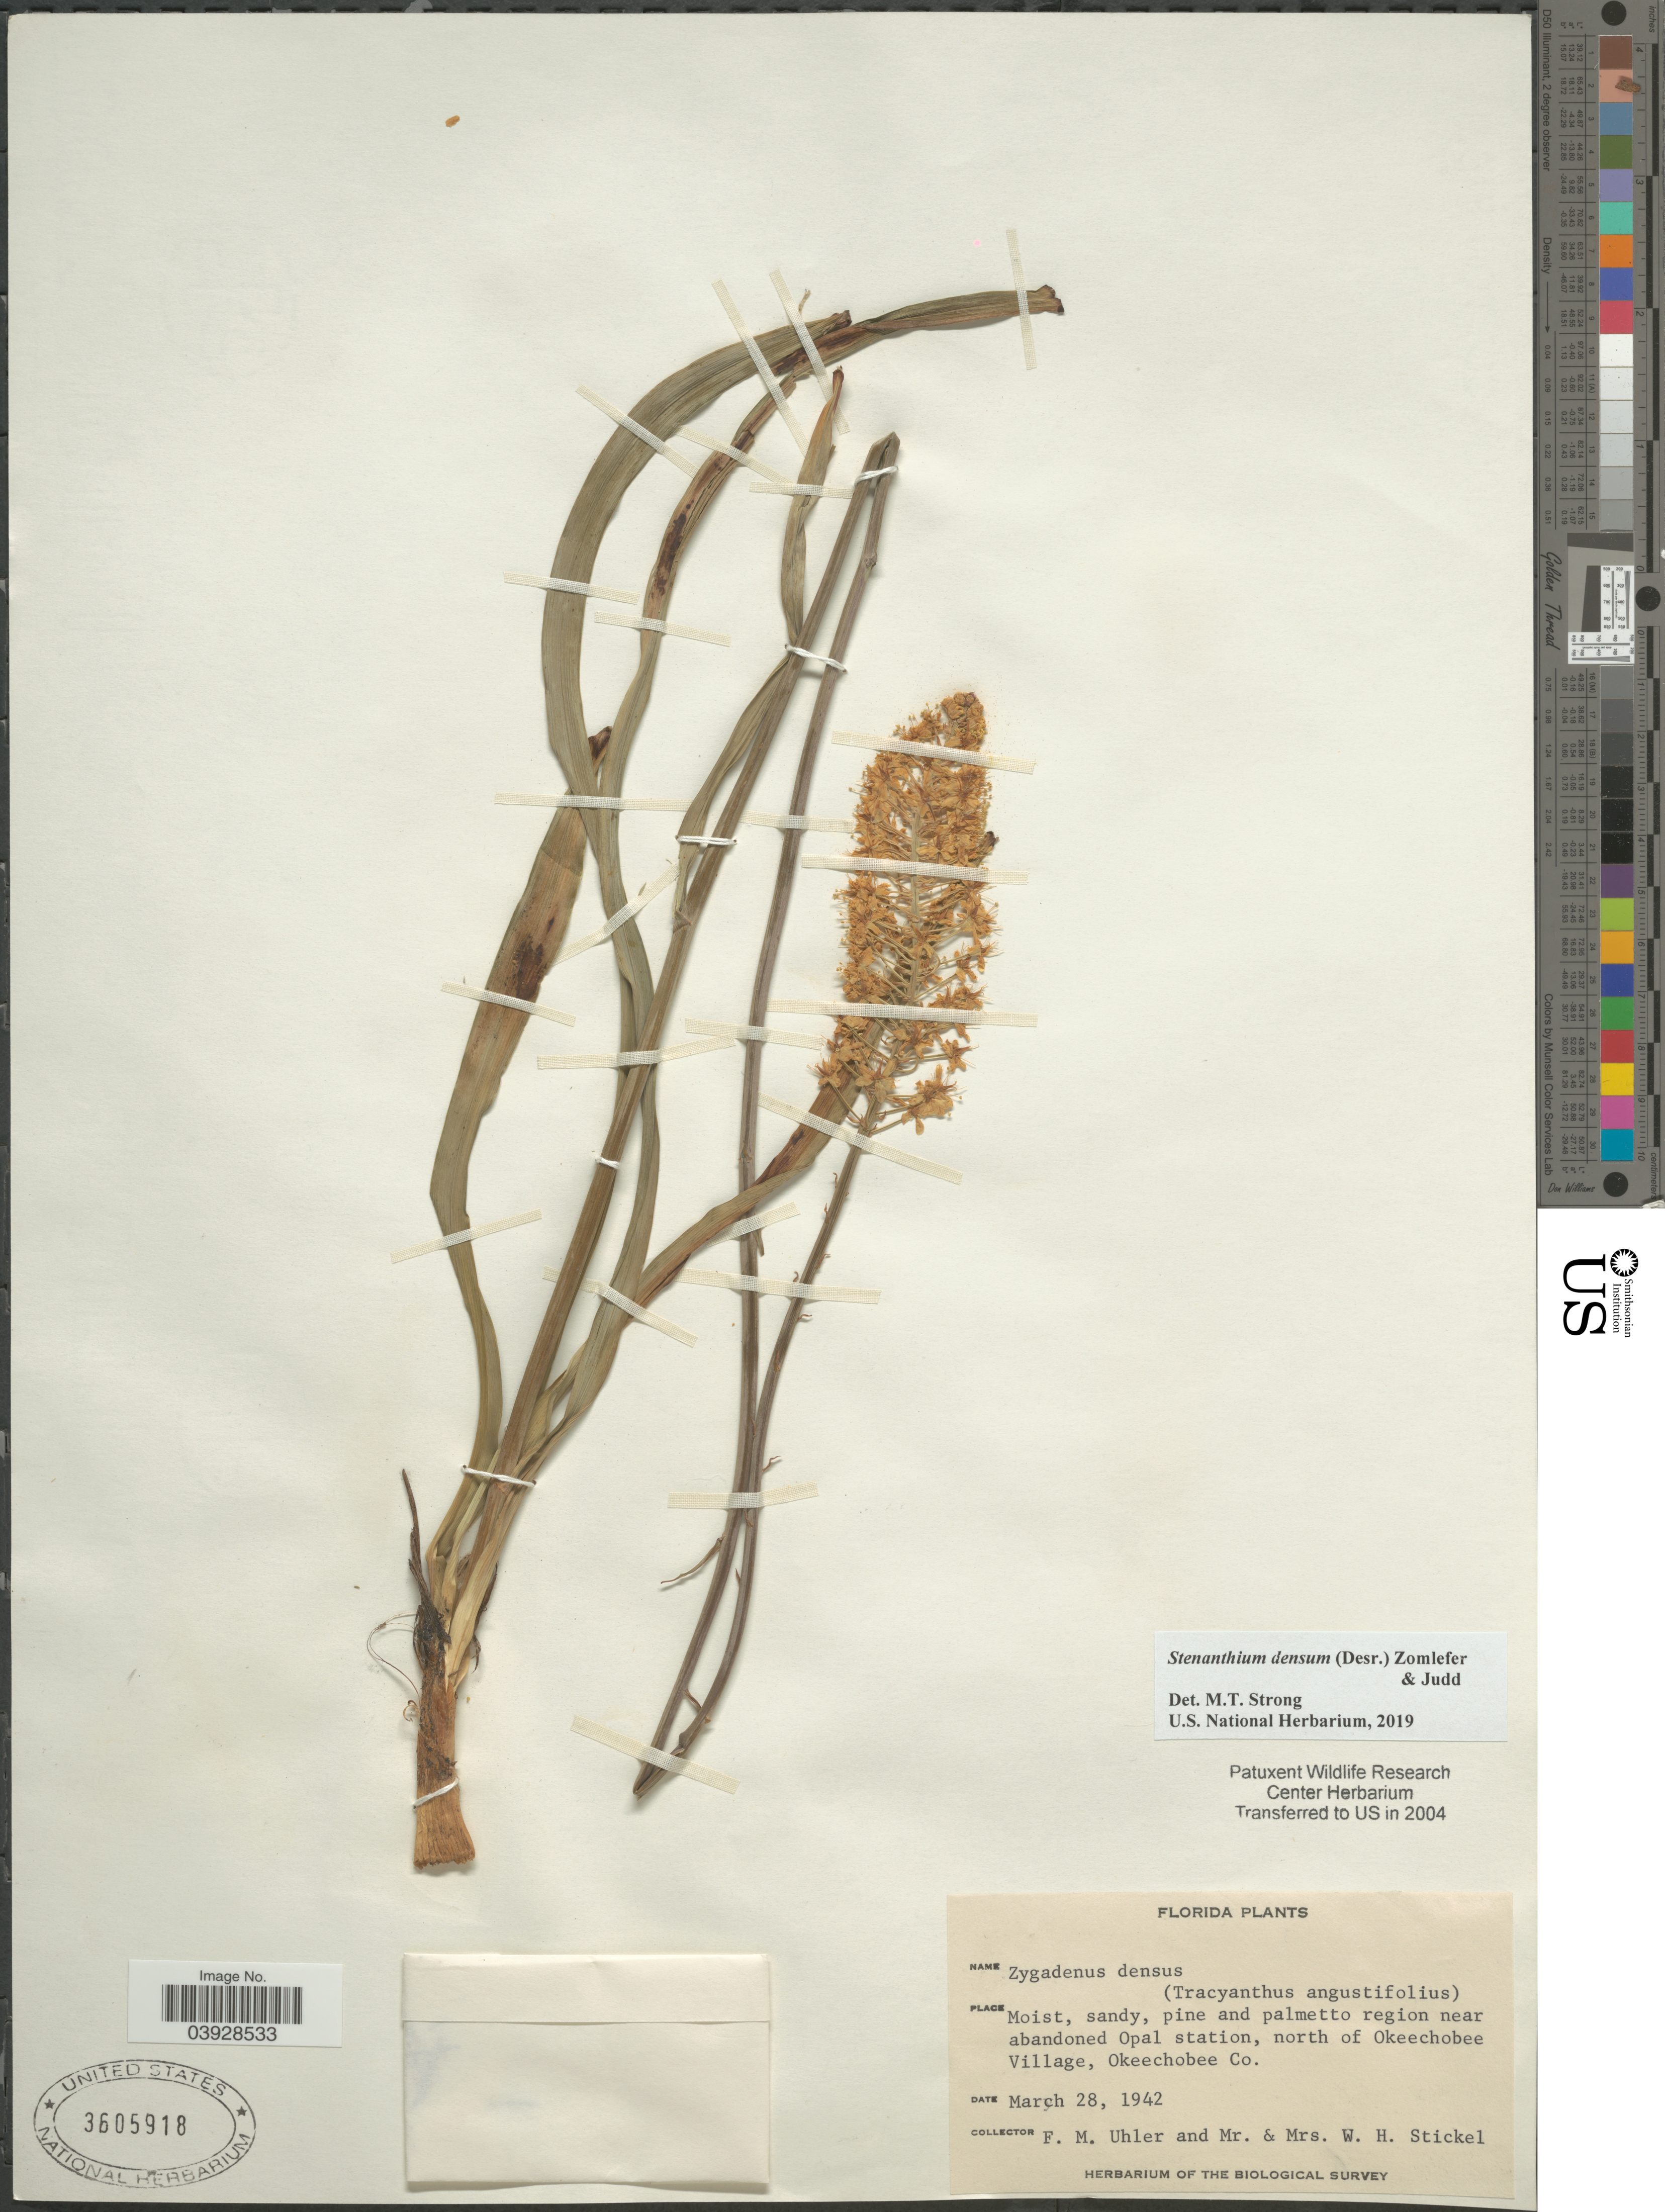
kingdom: Plantae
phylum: Tracheophyta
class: Liliopsida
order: Liliales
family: Melanthiaceae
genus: Stenanthium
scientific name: Stenanthium densum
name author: (Desr.) Zomlefer & Judd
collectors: F. M. Uhler, W. Stickel & W. Stickel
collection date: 1942-03-28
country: United States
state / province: Florida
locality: Moist, sandy, pine and palmetto region near abandoned Opal station, north of Okeechobee Village, Okeechobee Co.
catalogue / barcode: US 3605918